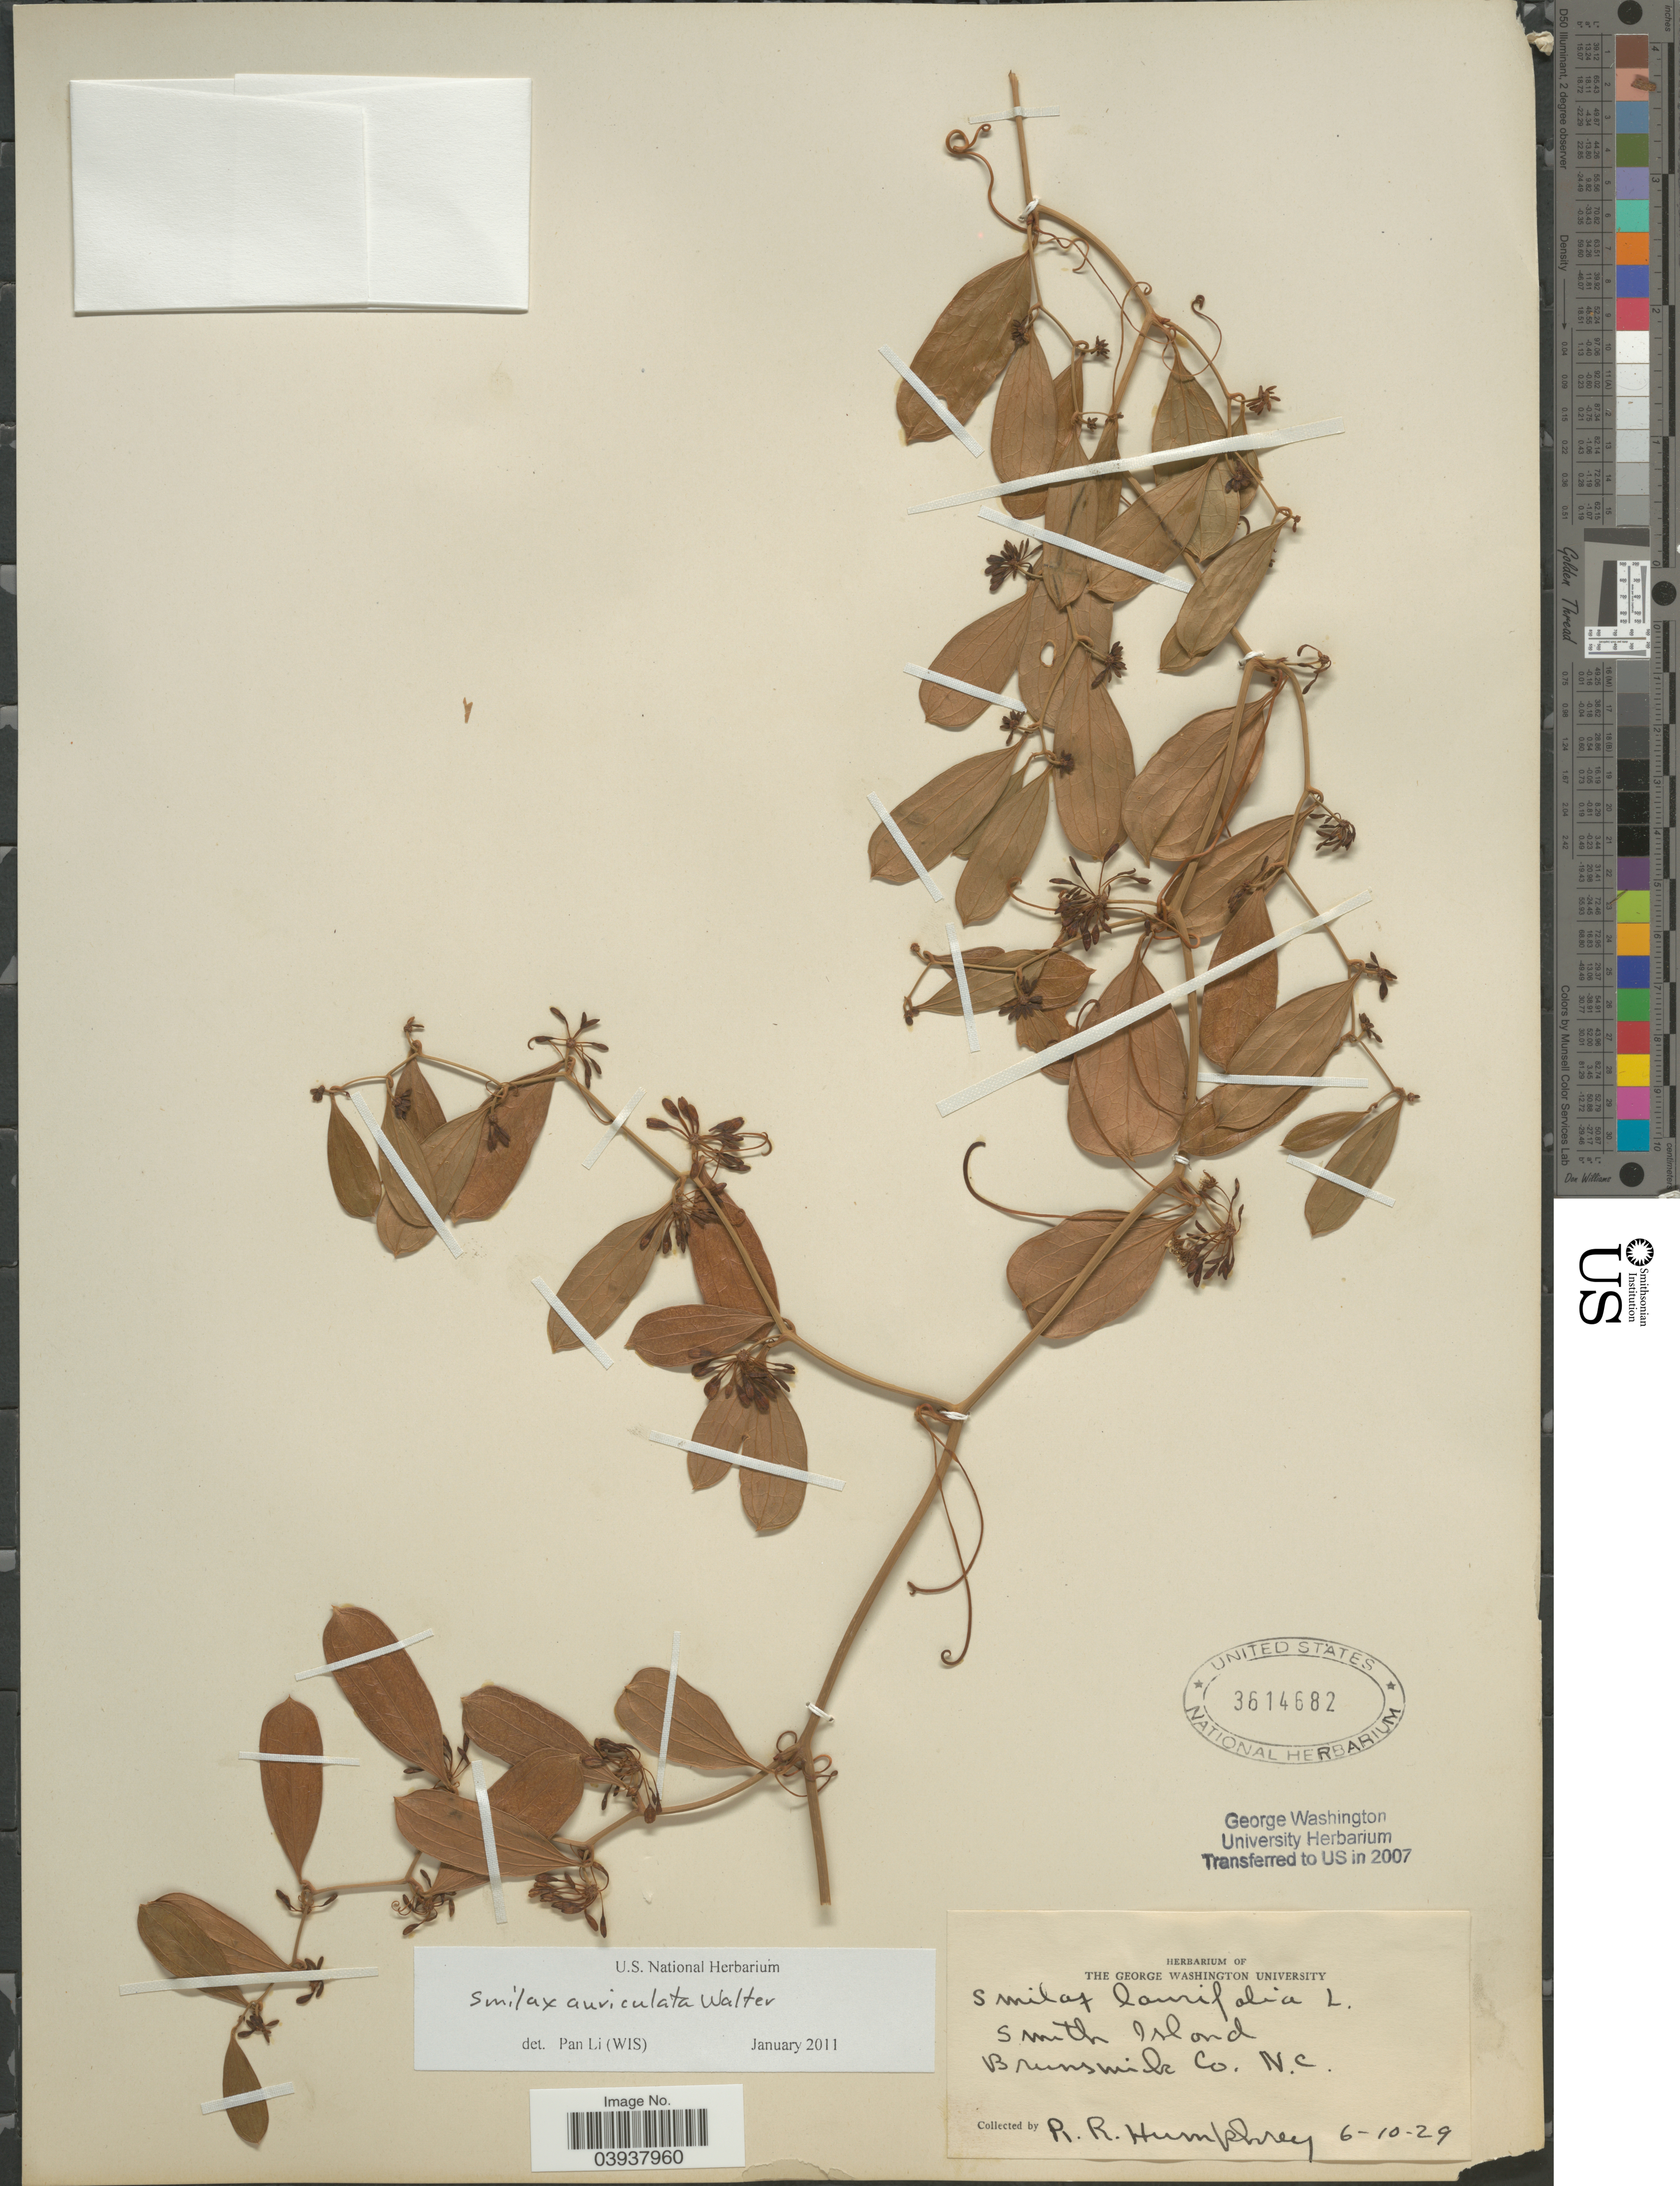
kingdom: Plantae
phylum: Tracheophyta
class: Liliopsida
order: Liliales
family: Smilacaceae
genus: Smilax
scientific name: Smilax auriculata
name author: Walter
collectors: R. Humphrey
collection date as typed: Transcribed d/m/y: 10/6/29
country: United States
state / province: North Carolina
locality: Smith Island. Brunswick Co.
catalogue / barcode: US 3614682